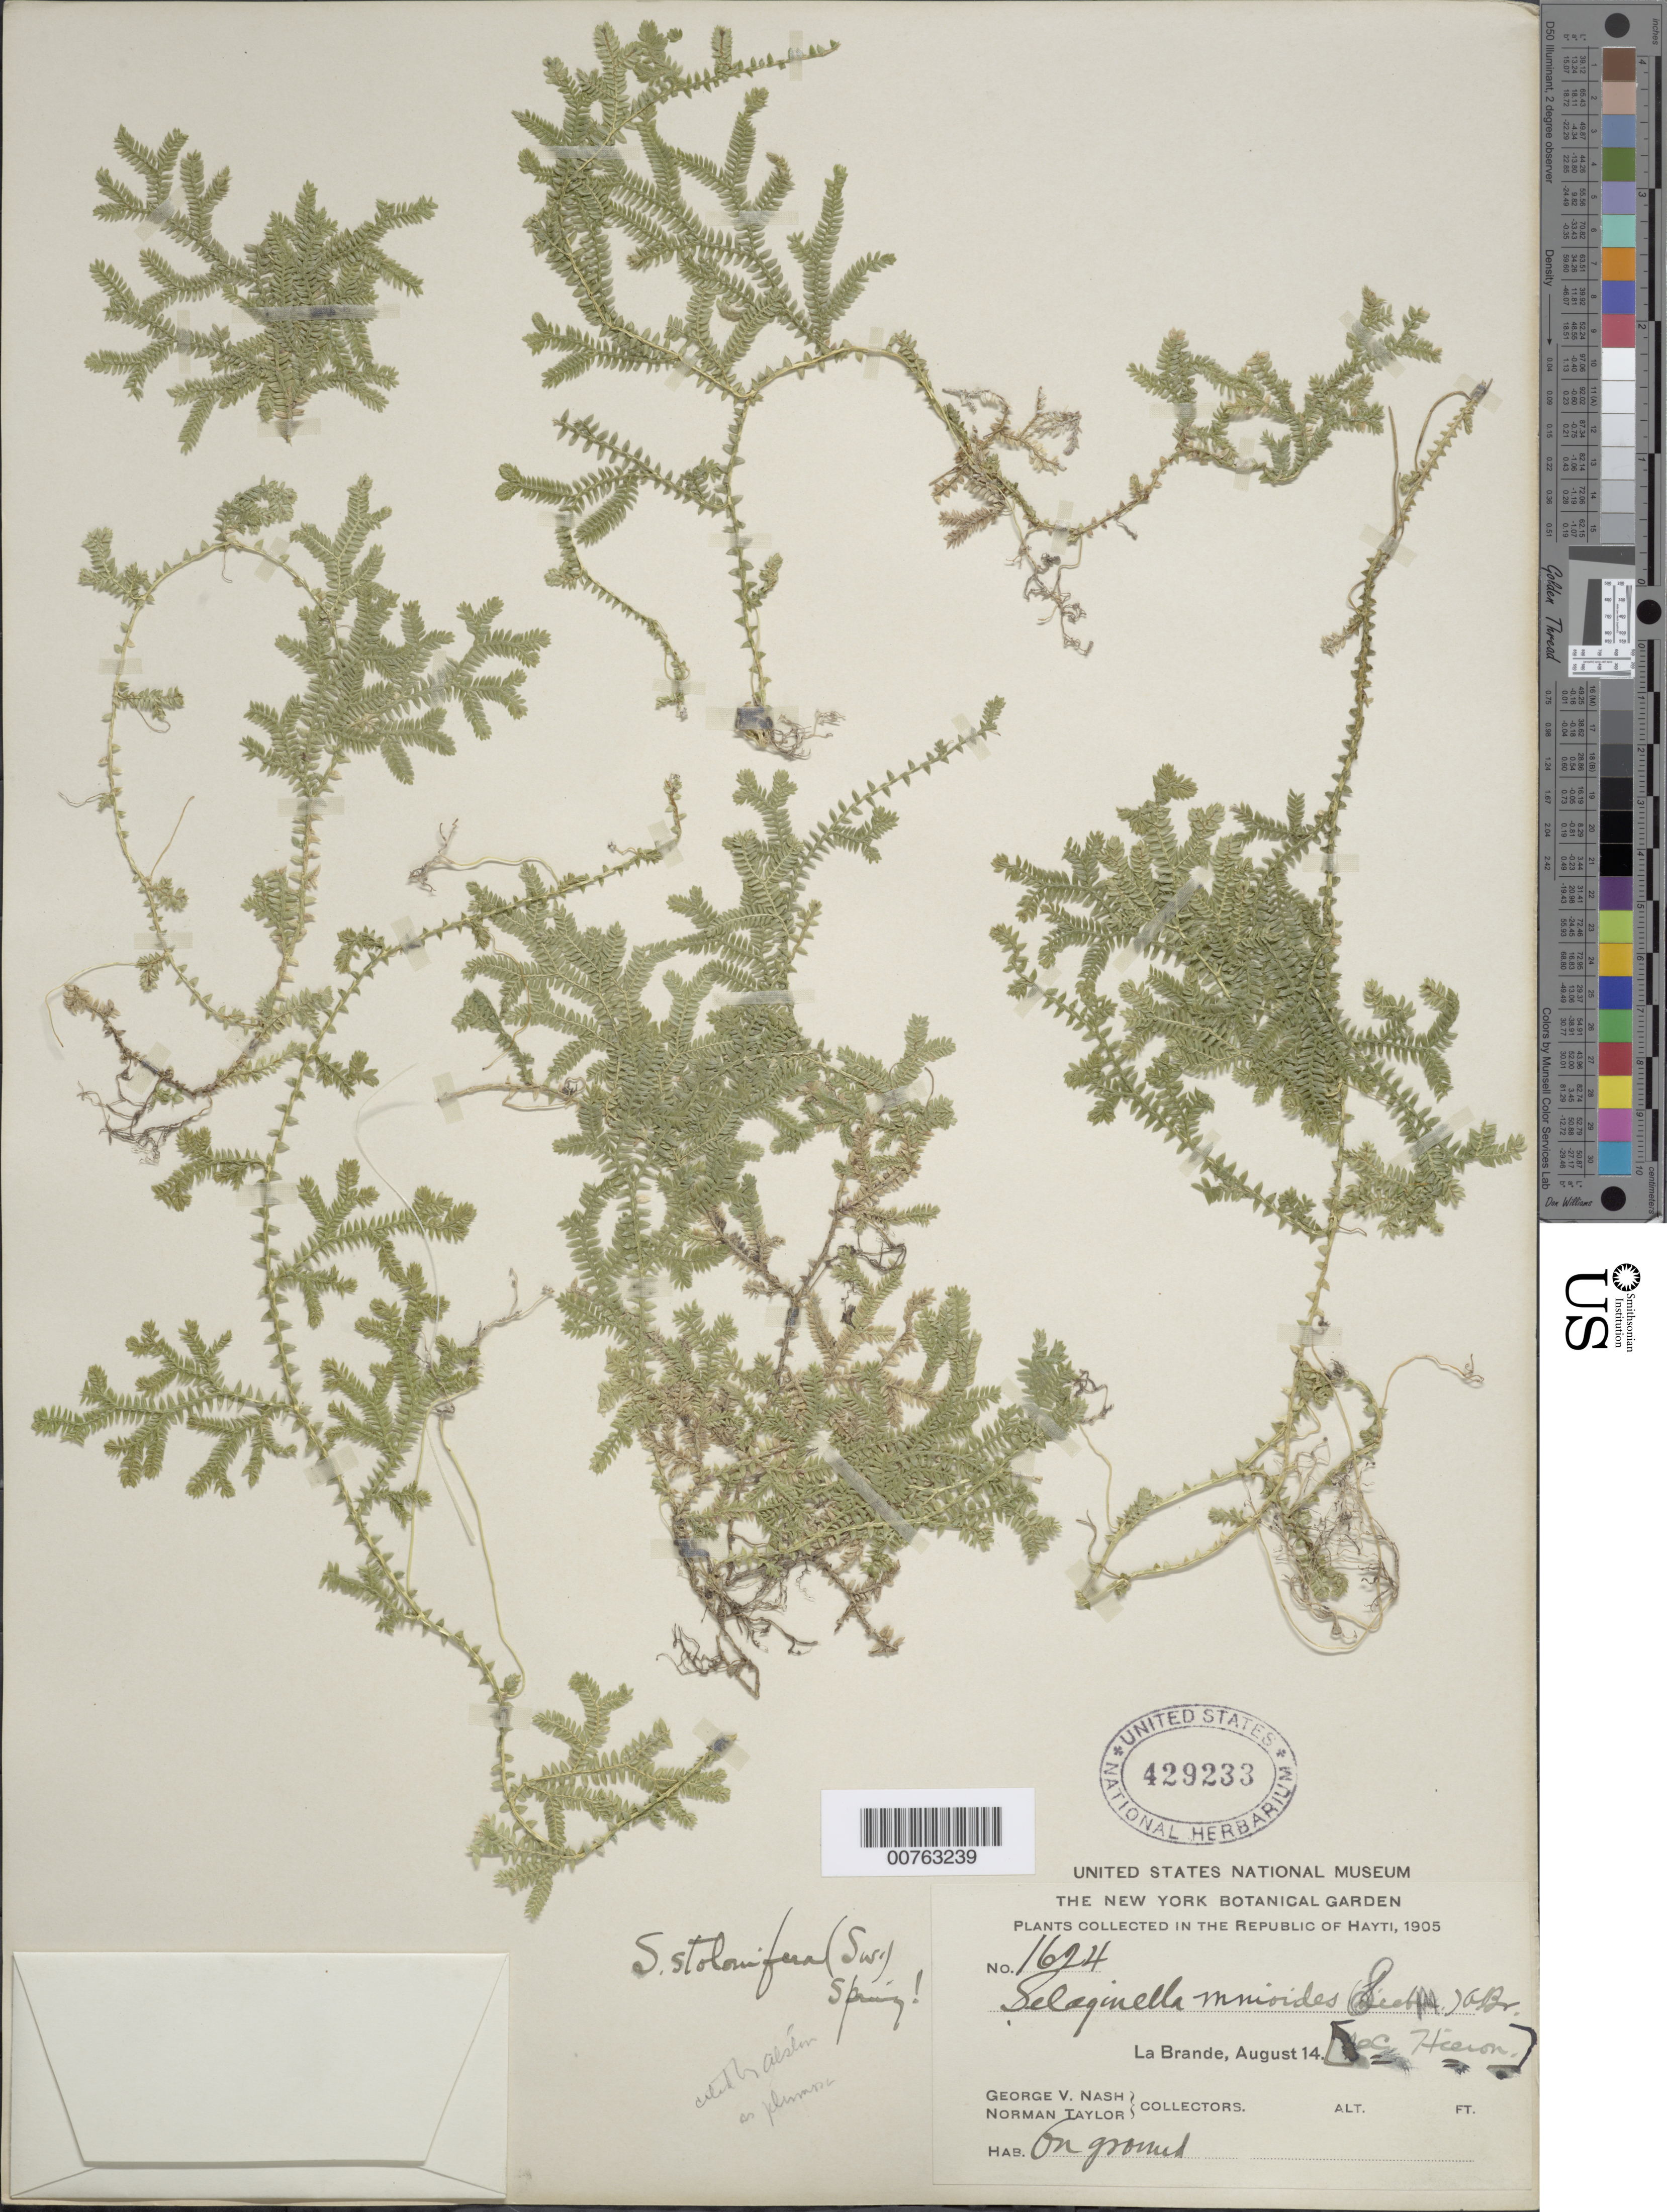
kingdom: Plantae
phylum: Tracheophyta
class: Lycopodiopsida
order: Selaginellales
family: Selaginellaceae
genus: Selaginella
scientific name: Selaginella plumosa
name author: (L.) C. Presl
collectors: G. V. Nash & N. Taylor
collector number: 1624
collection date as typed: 14 Aug 1905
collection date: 1905-08-14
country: Haiti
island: Hispaniola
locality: La Brande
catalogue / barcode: US 429233